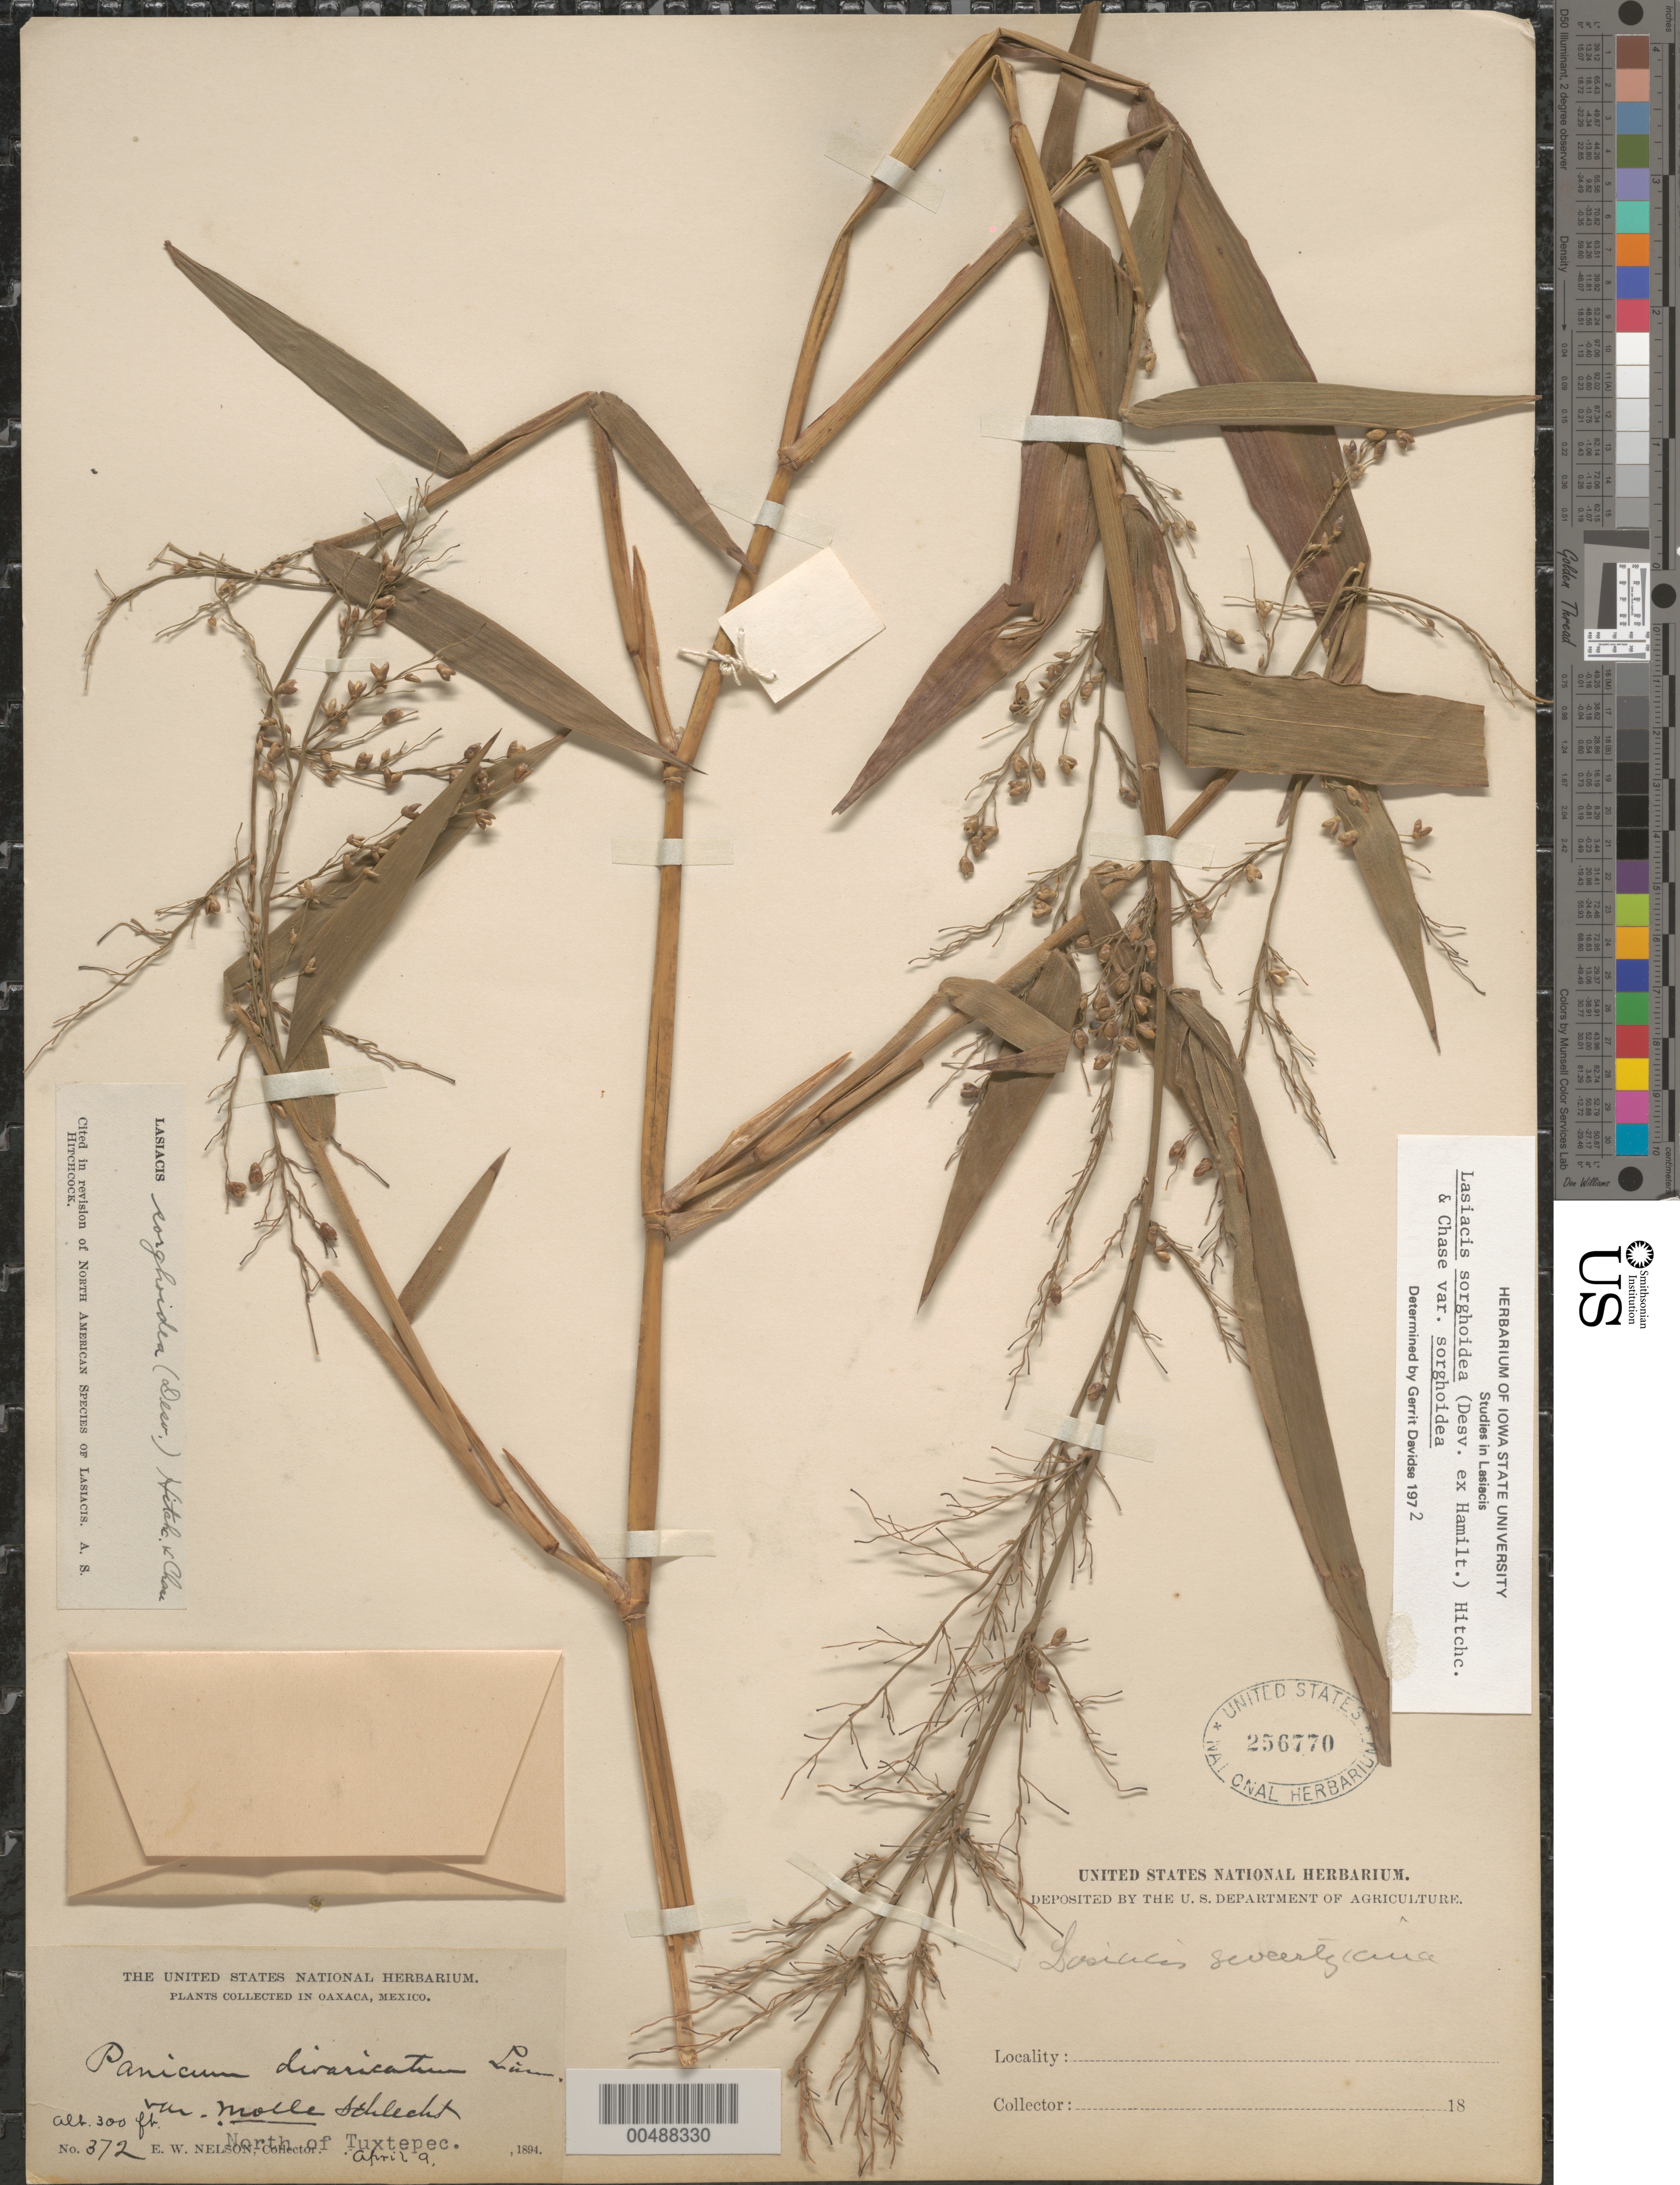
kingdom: Plantae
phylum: Tracheophyta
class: Liliopsida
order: Poales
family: Poaceae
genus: Lasiacis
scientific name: Lasiacis sorghoidea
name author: (Desv. ex Ham.) Hitchc. & Chase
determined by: Davidse, Gerrit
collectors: E. W. Nelson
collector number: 372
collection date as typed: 9 Apr 1894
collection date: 1894-04-09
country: Mexico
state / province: Oaxaca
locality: N of Tuxtepec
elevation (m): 91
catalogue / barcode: US 256770